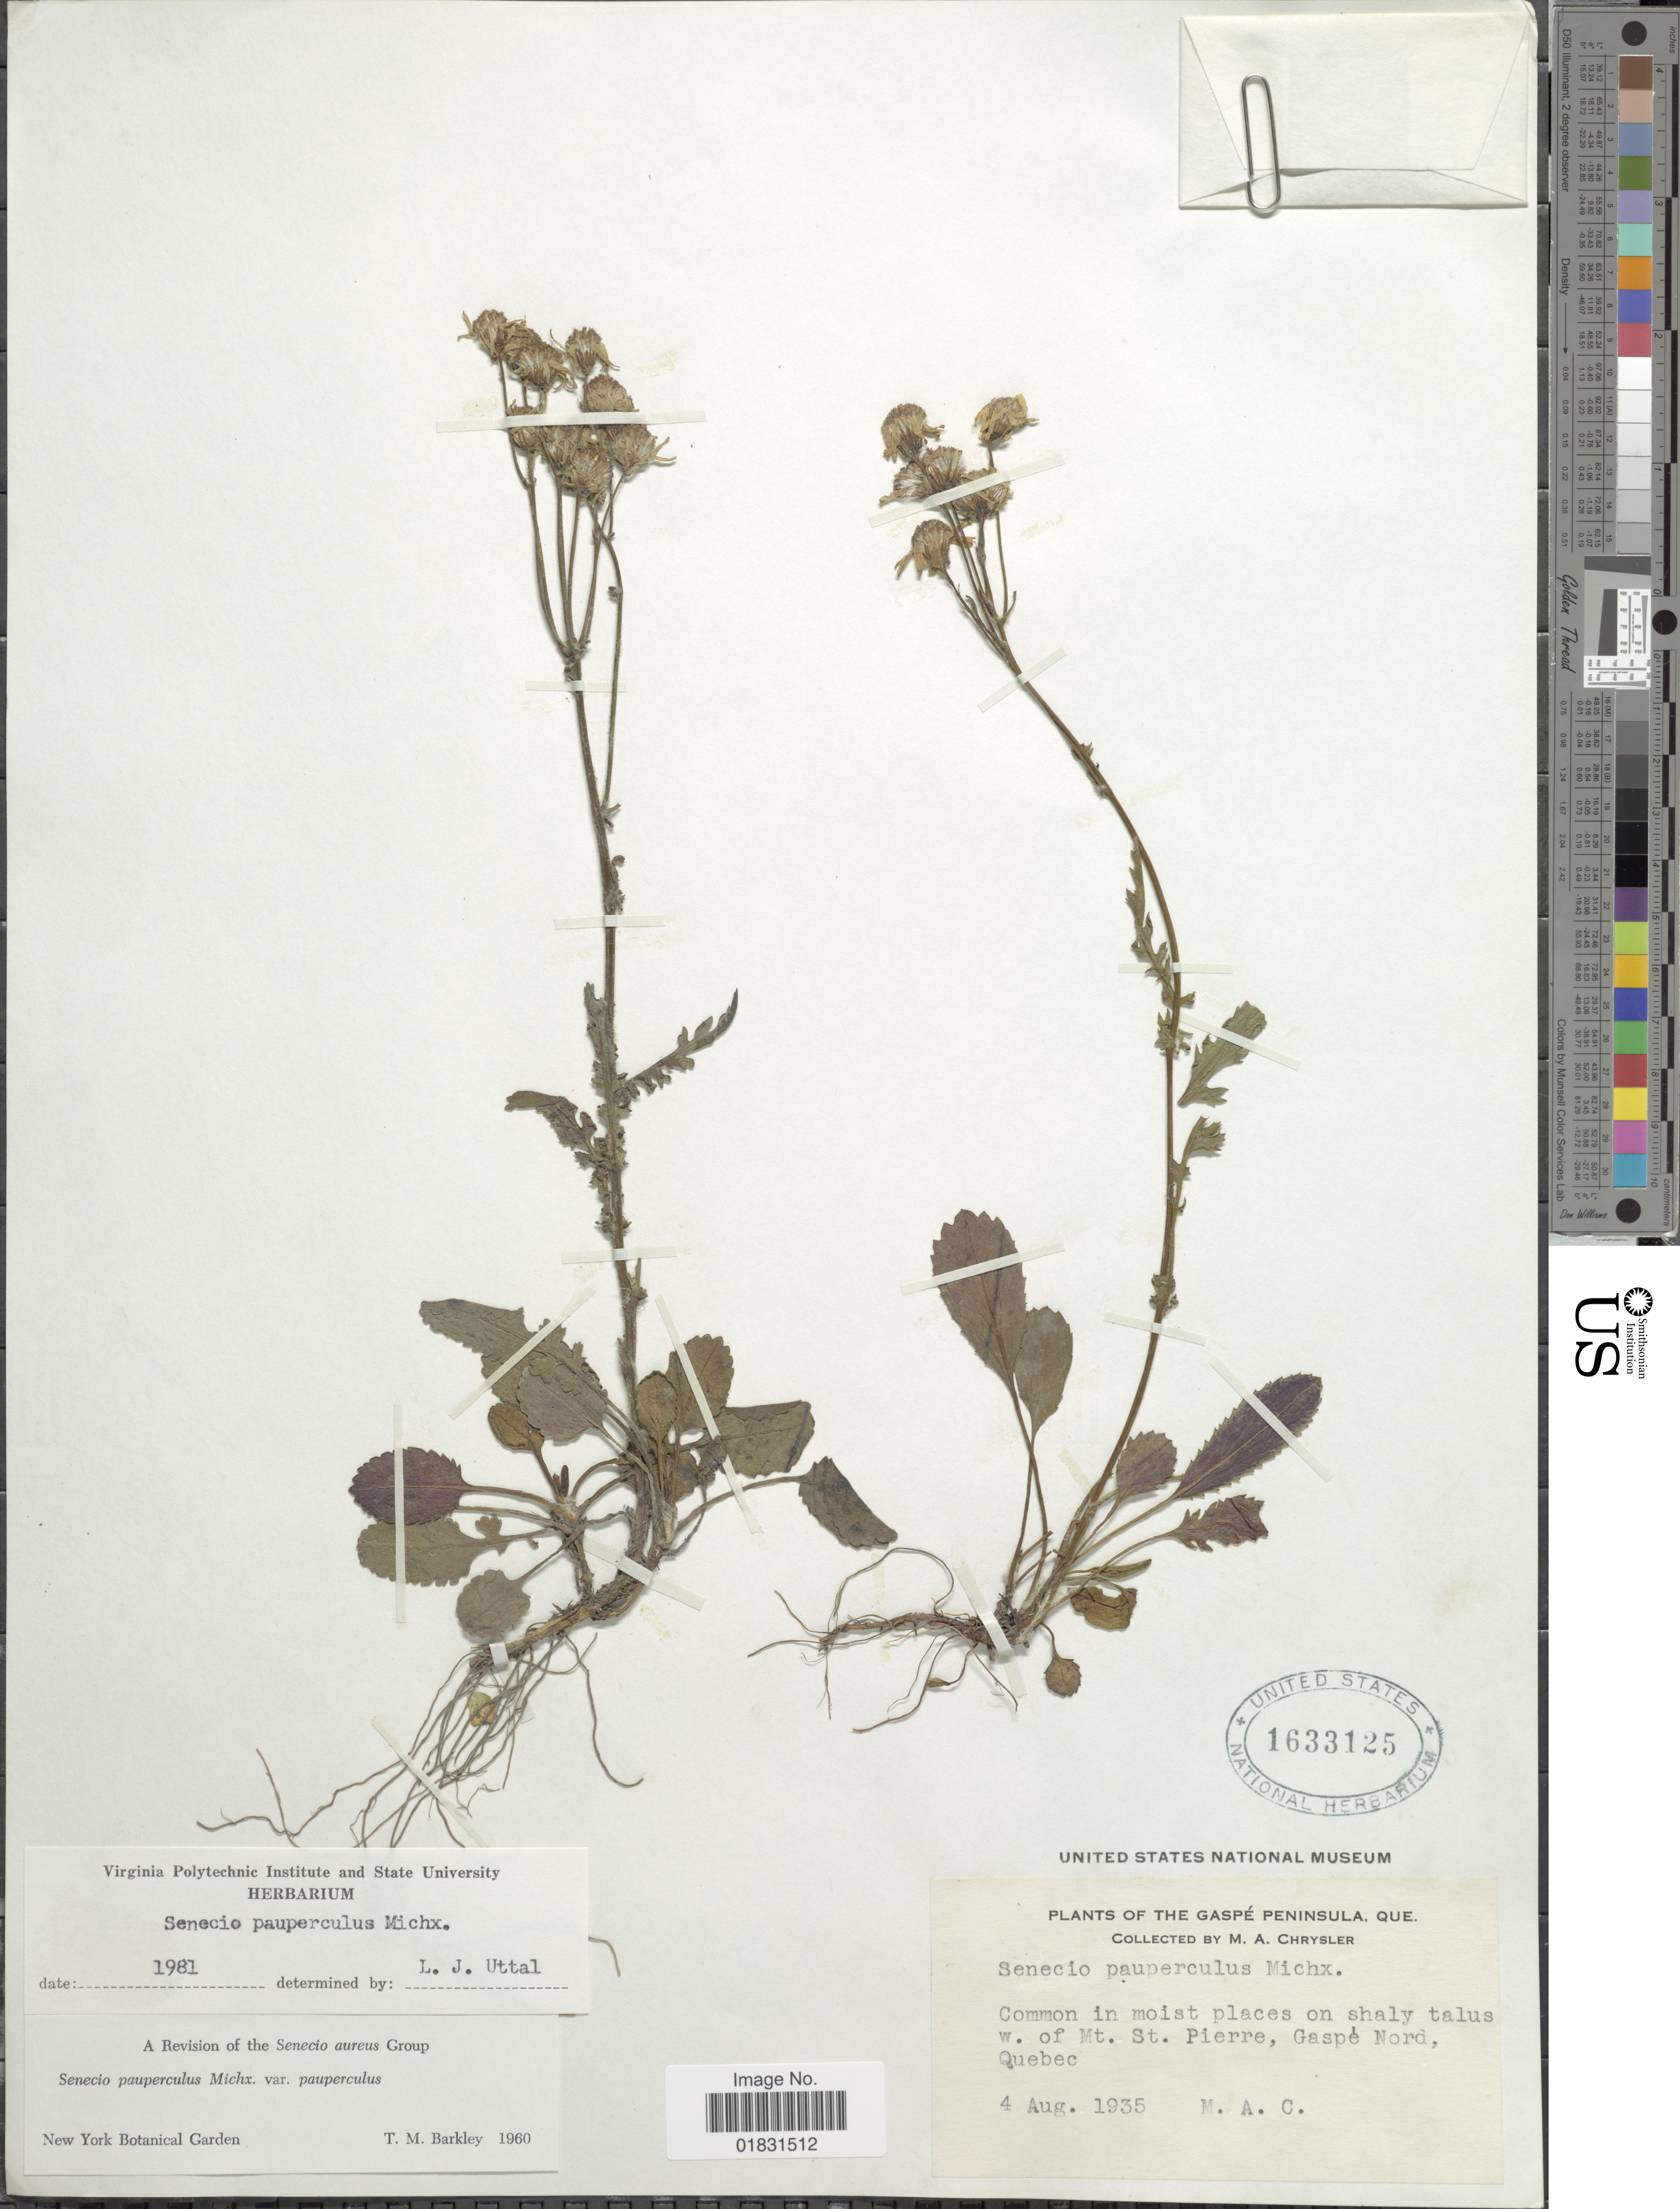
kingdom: Plantae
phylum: Tracheophyta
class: Magnoliopsida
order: Asterales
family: Asteraceae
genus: Packera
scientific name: Packera paupercula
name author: (Michx.) Á. Löve & D. Löve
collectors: M. A. Chrysler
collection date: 1935-08-04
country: Canada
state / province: Quebec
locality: The Gaspé Peninsula, Common in moist places on shaly talus w. of Mt. St Pierre, Gaspé Nord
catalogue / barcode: US 1633125